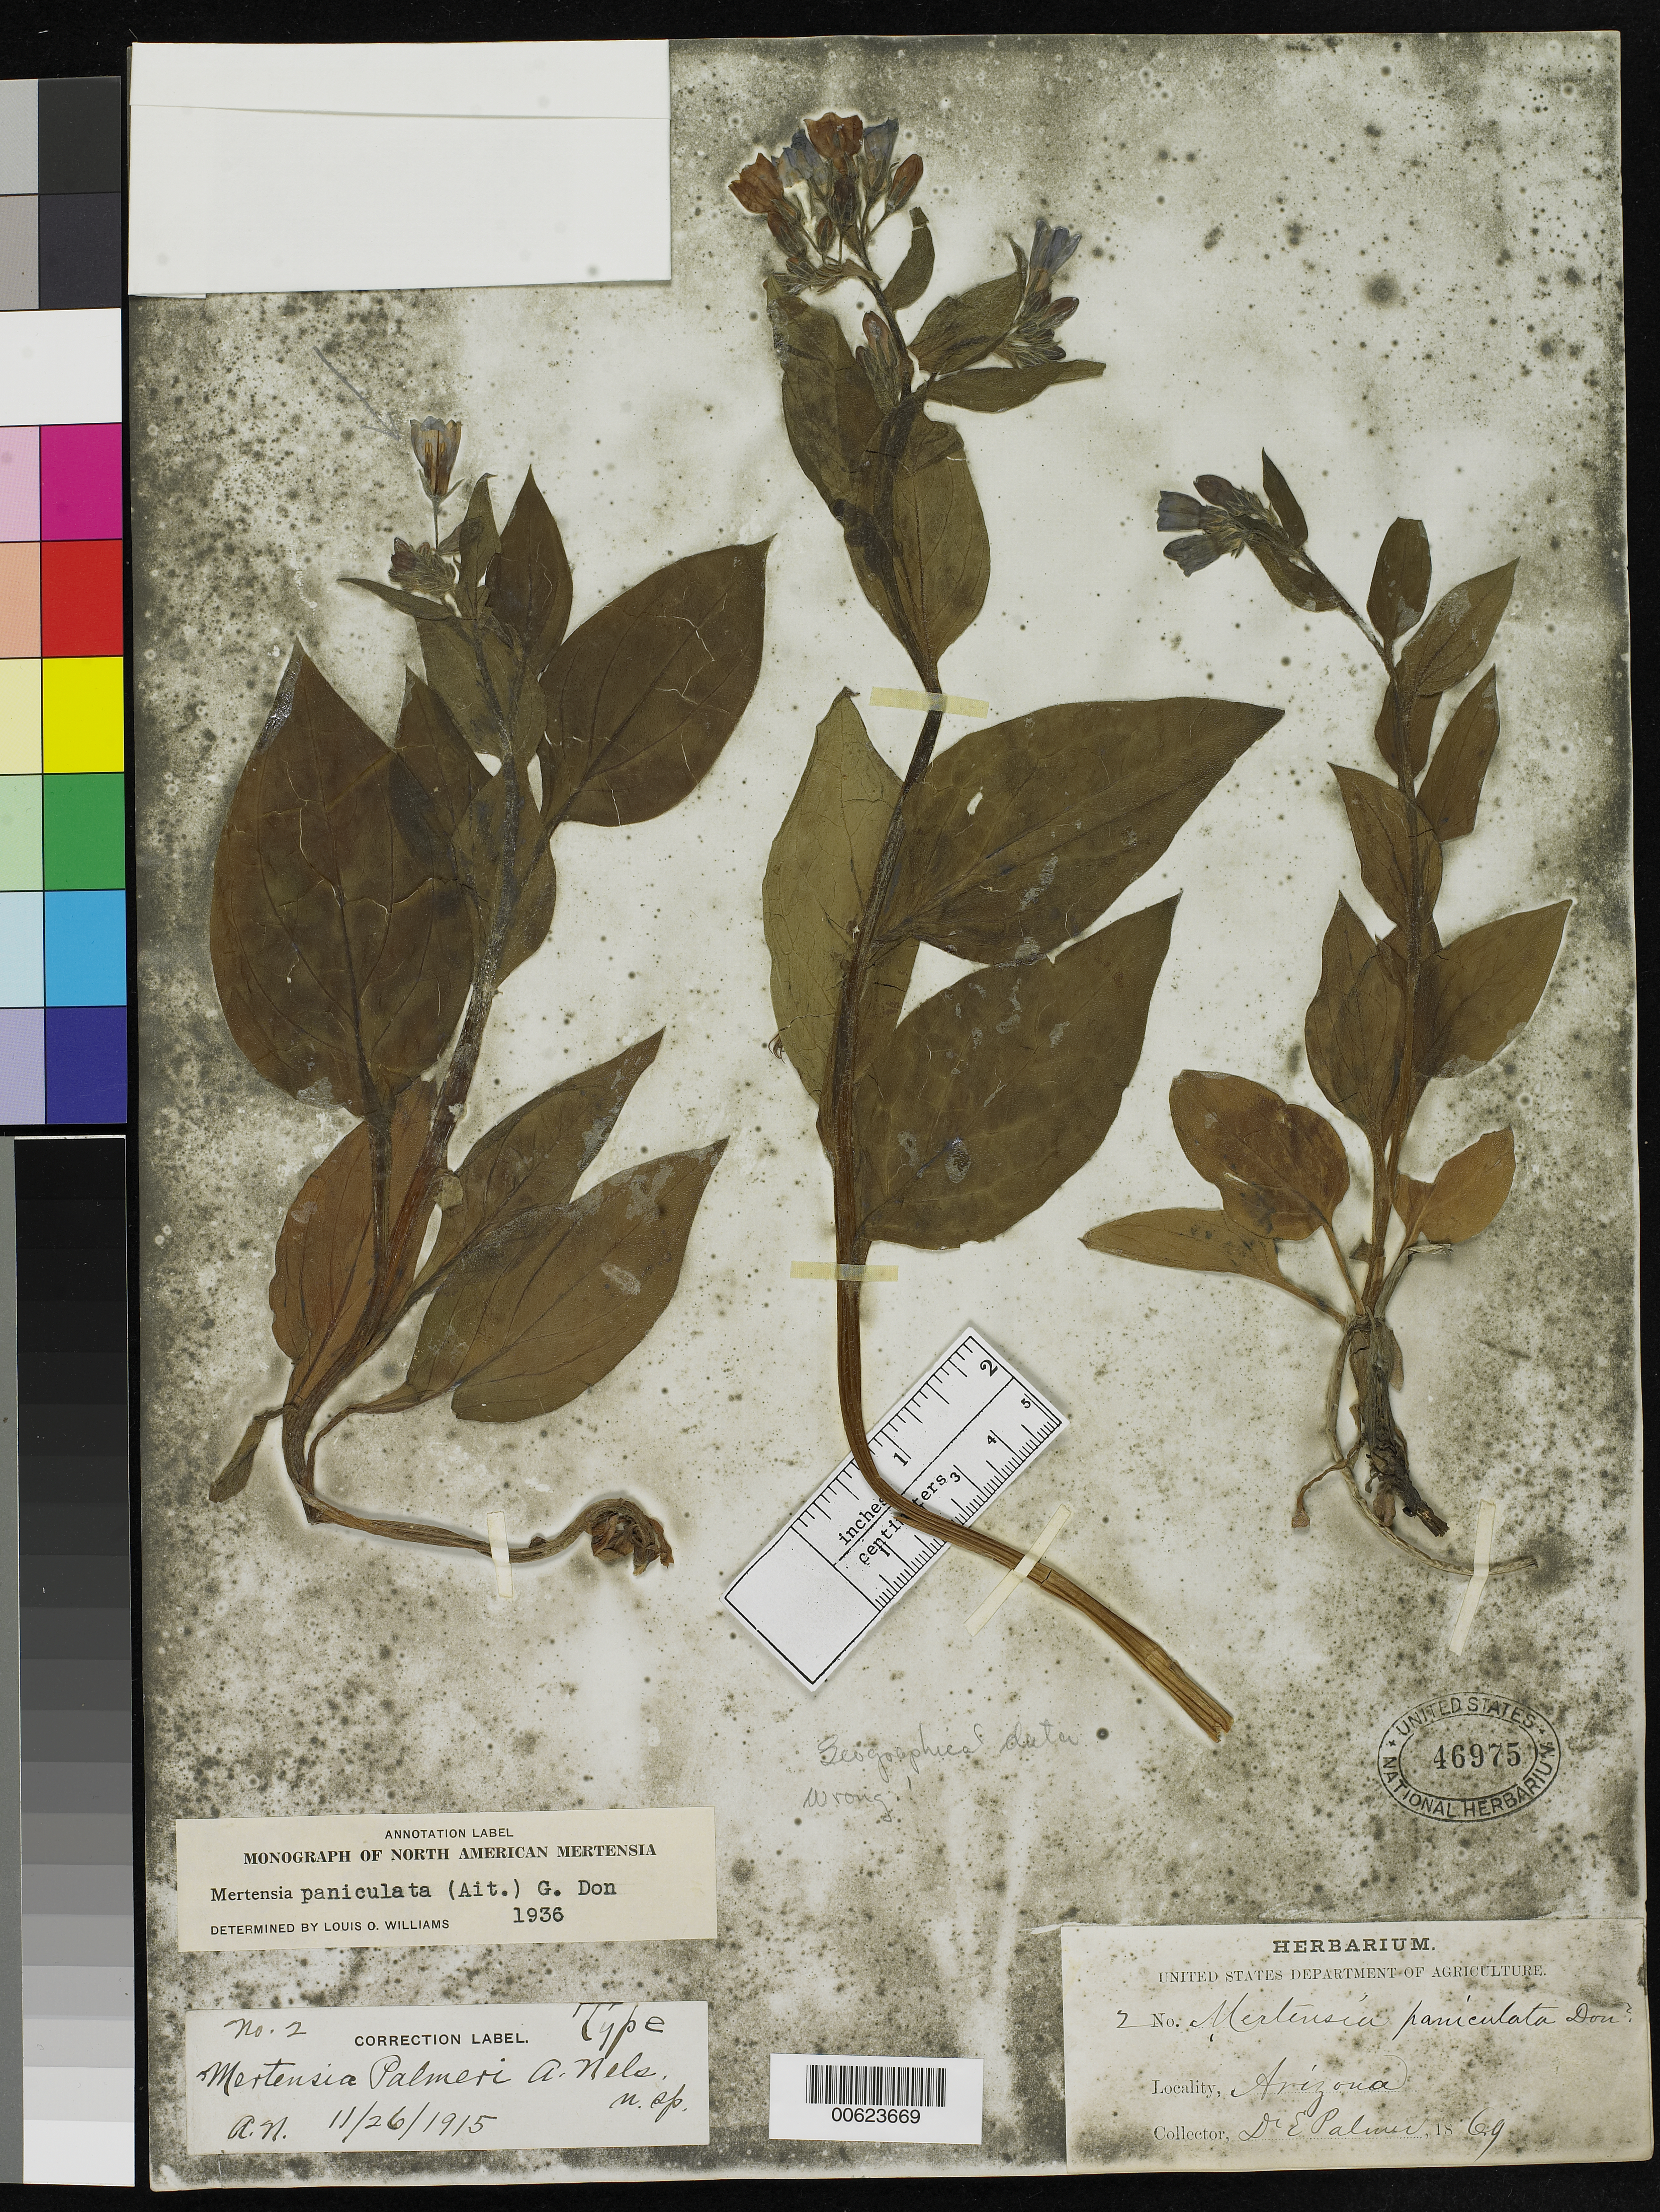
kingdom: Plantae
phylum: Tracheophyta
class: Magnoliopsida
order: Boraginales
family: Boraginaceae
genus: Mertensia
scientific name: Mertensia palmeri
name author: A. Nelson & J.F. Macbr.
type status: Holotype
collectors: E. Palmer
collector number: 2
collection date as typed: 1869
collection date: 1869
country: United States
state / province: Arizona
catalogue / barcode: US 46975